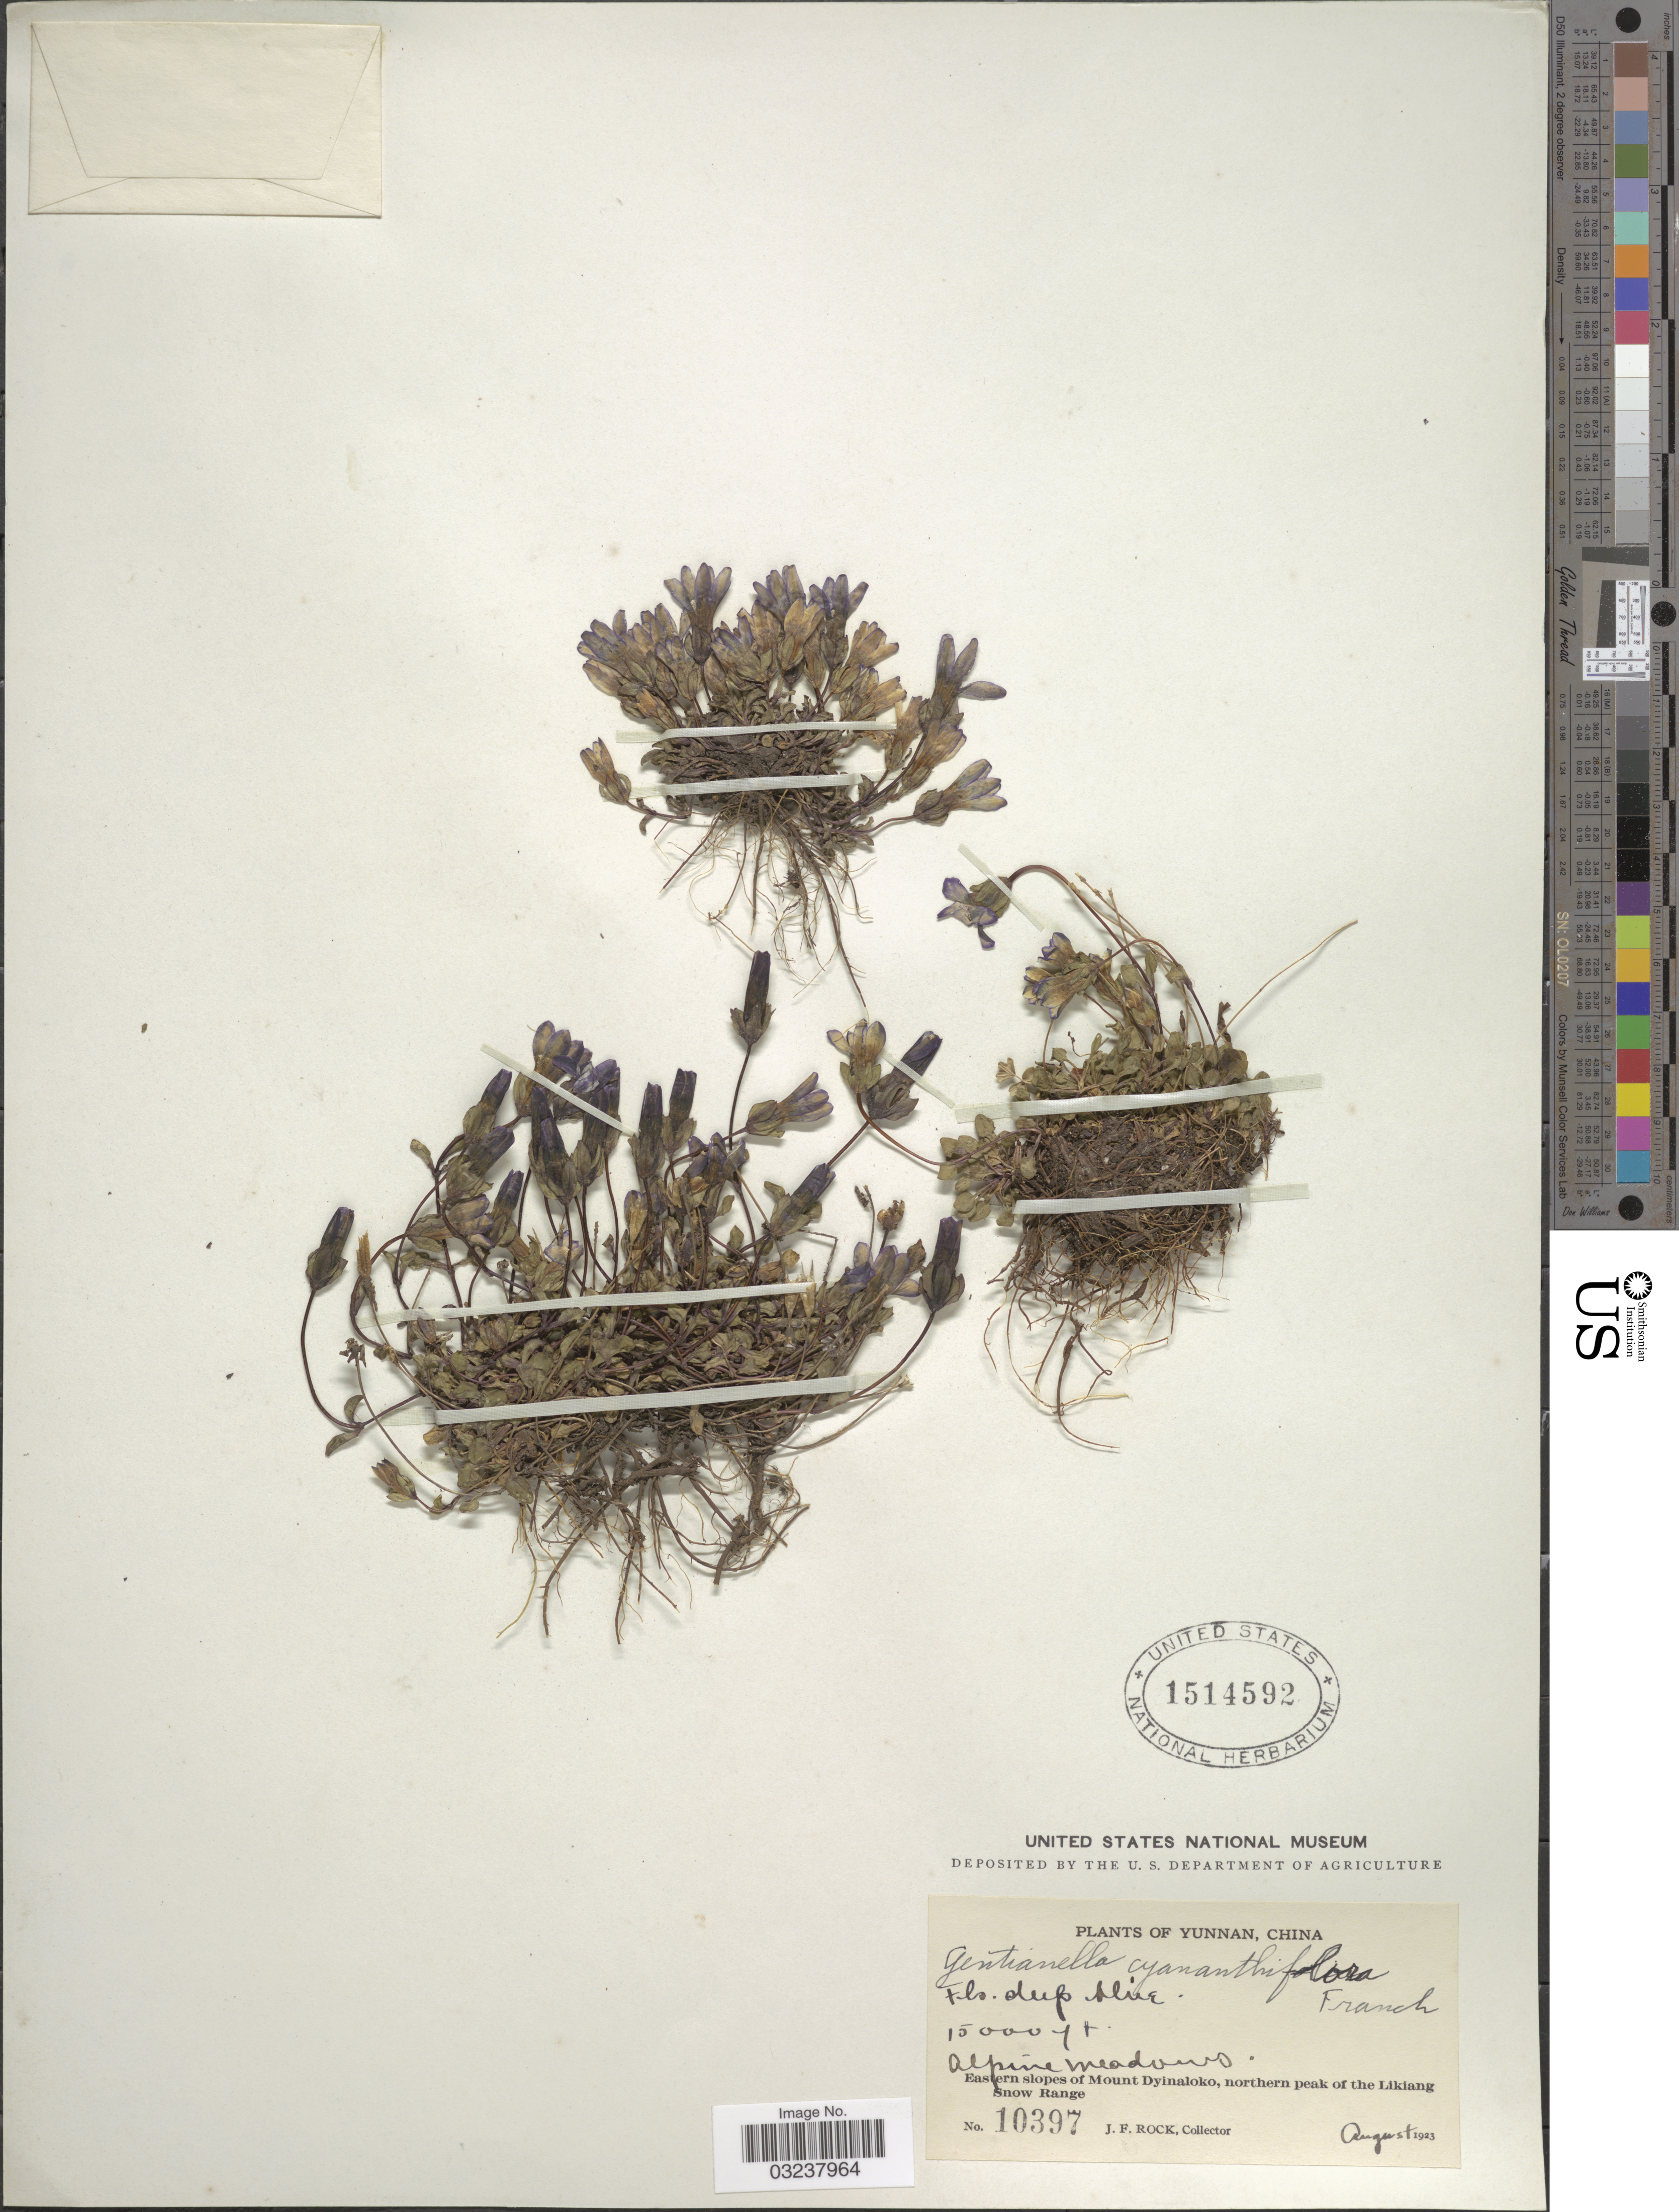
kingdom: Plantae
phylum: Tracheophyta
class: Magnoliopsida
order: Gentianales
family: Gentianaceae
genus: Gentianella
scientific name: Gentianella cyananthiflora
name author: (Franch.) Harry Sm.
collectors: J. Rock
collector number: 10397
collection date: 1923-08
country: China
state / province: Yunnan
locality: Eastern slopes of Mount Dyinaloko, northern peak of the Likiang Snow Range.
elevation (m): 4572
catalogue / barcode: US 1514592